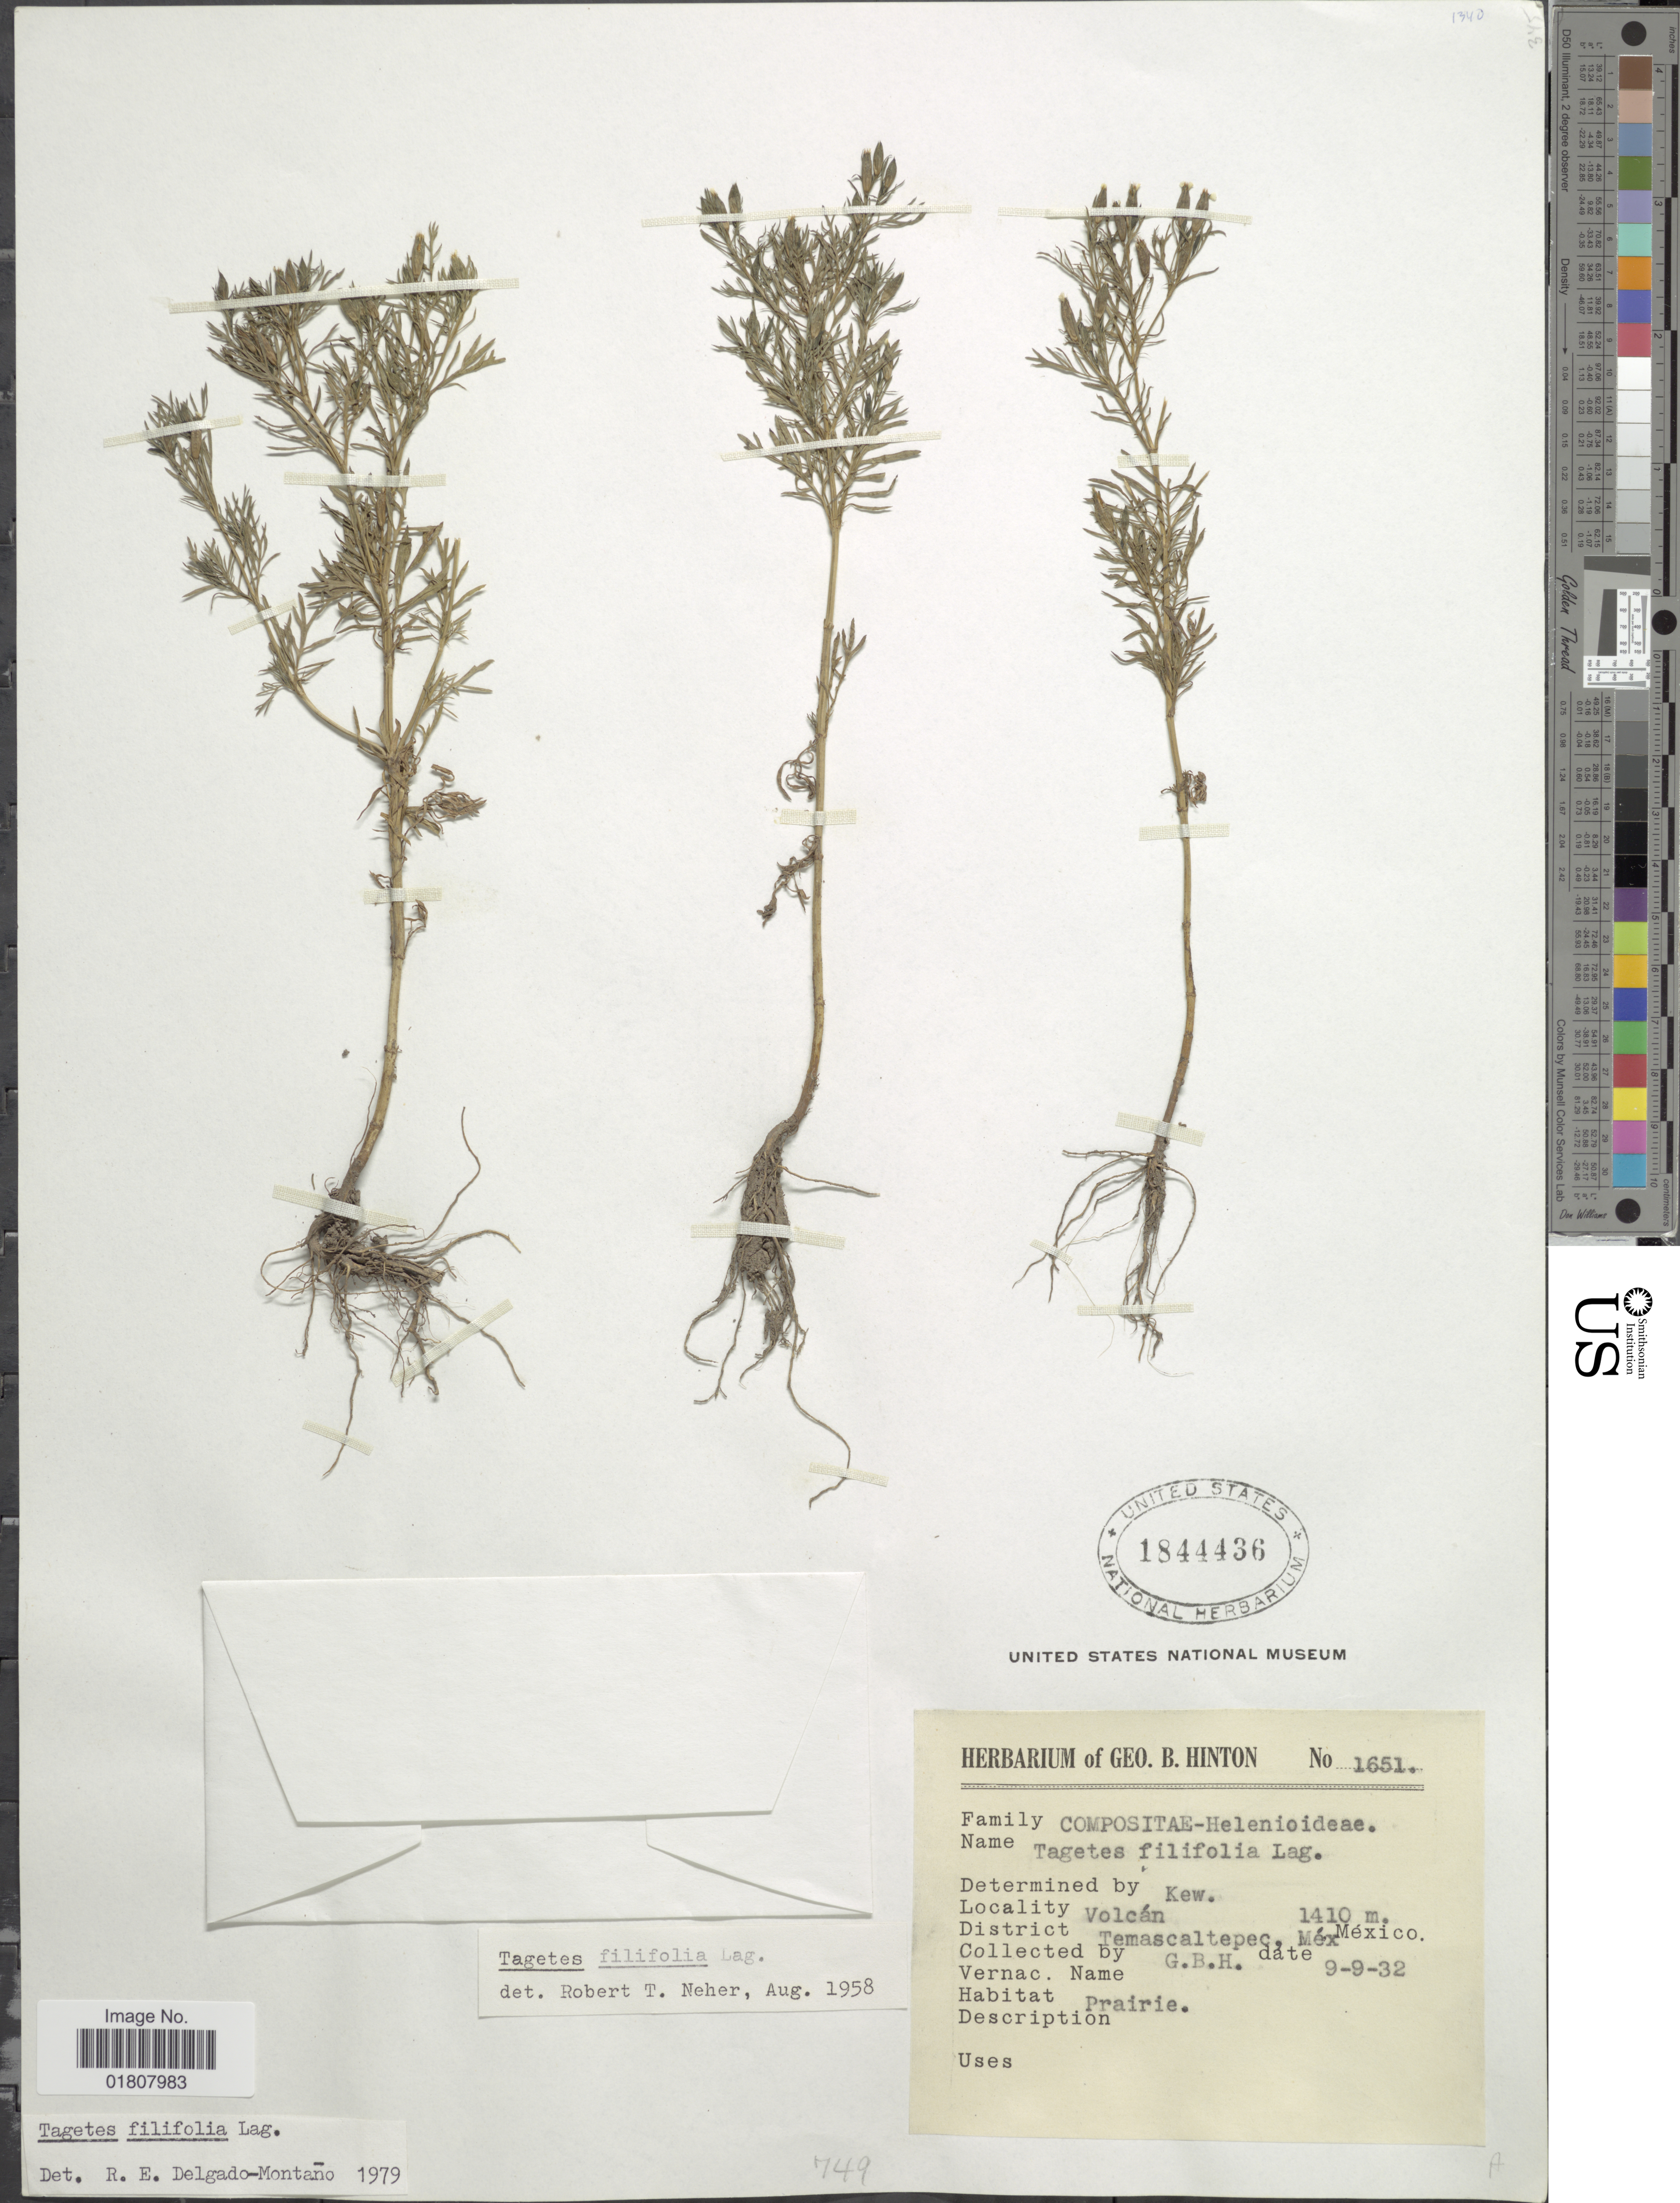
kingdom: Plantae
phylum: Tracheophyta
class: Magnoliopsida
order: Asterales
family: Asteraceae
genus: Tagetes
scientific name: Tagetes filifolia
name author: Lag.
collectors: G. B. Hinton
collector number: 1651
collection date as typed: Transcribed d/m/y: 9/9/32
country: Mexico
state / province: México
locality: Volcan, District Temascaltepec, Mex.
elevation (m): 1410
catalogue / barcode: US 1844436